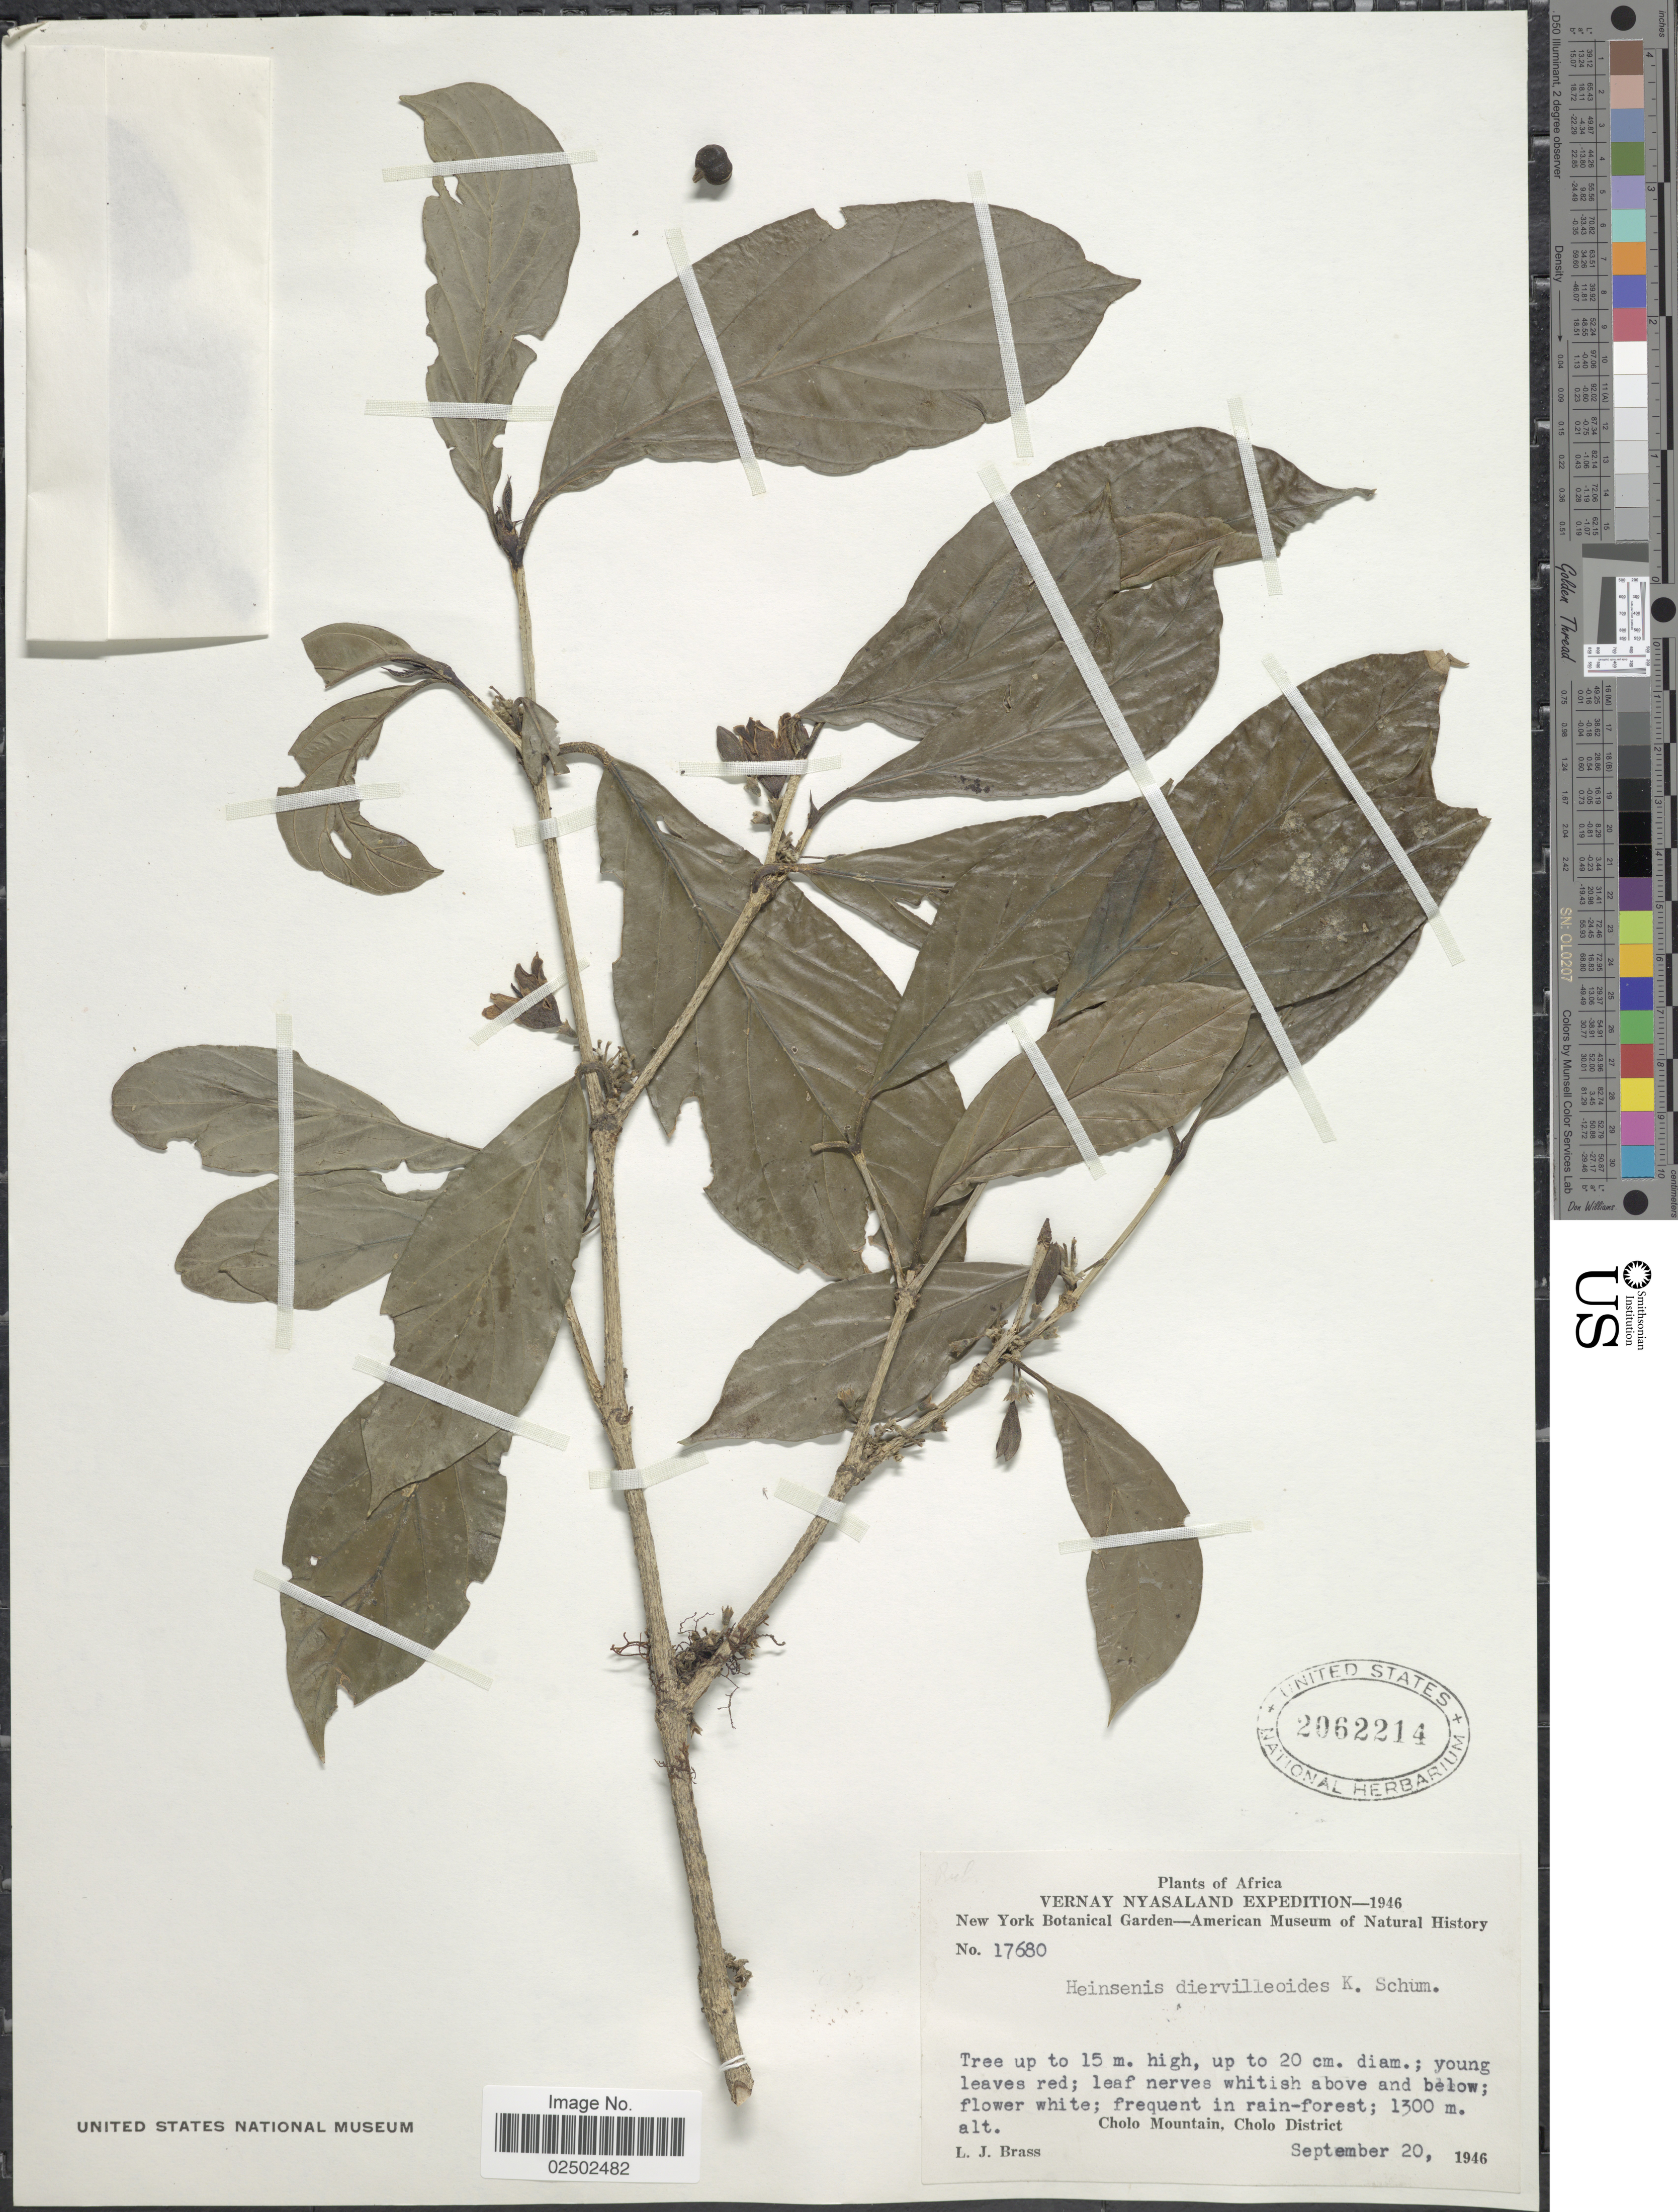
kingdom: Plantae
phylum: Tracheophyta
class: Magnoliopsida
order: Gentianales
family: Rubiaceae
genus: Heinsenia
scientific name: Heinsenia diervilleoides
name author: K. Schum.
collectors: L. J. Brass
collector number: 17680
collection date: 1946-09-20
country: Malawi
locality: Vernay Nyasaland. Cholo Mountain, Cholo District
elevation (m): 1300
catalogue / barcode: US 2062214